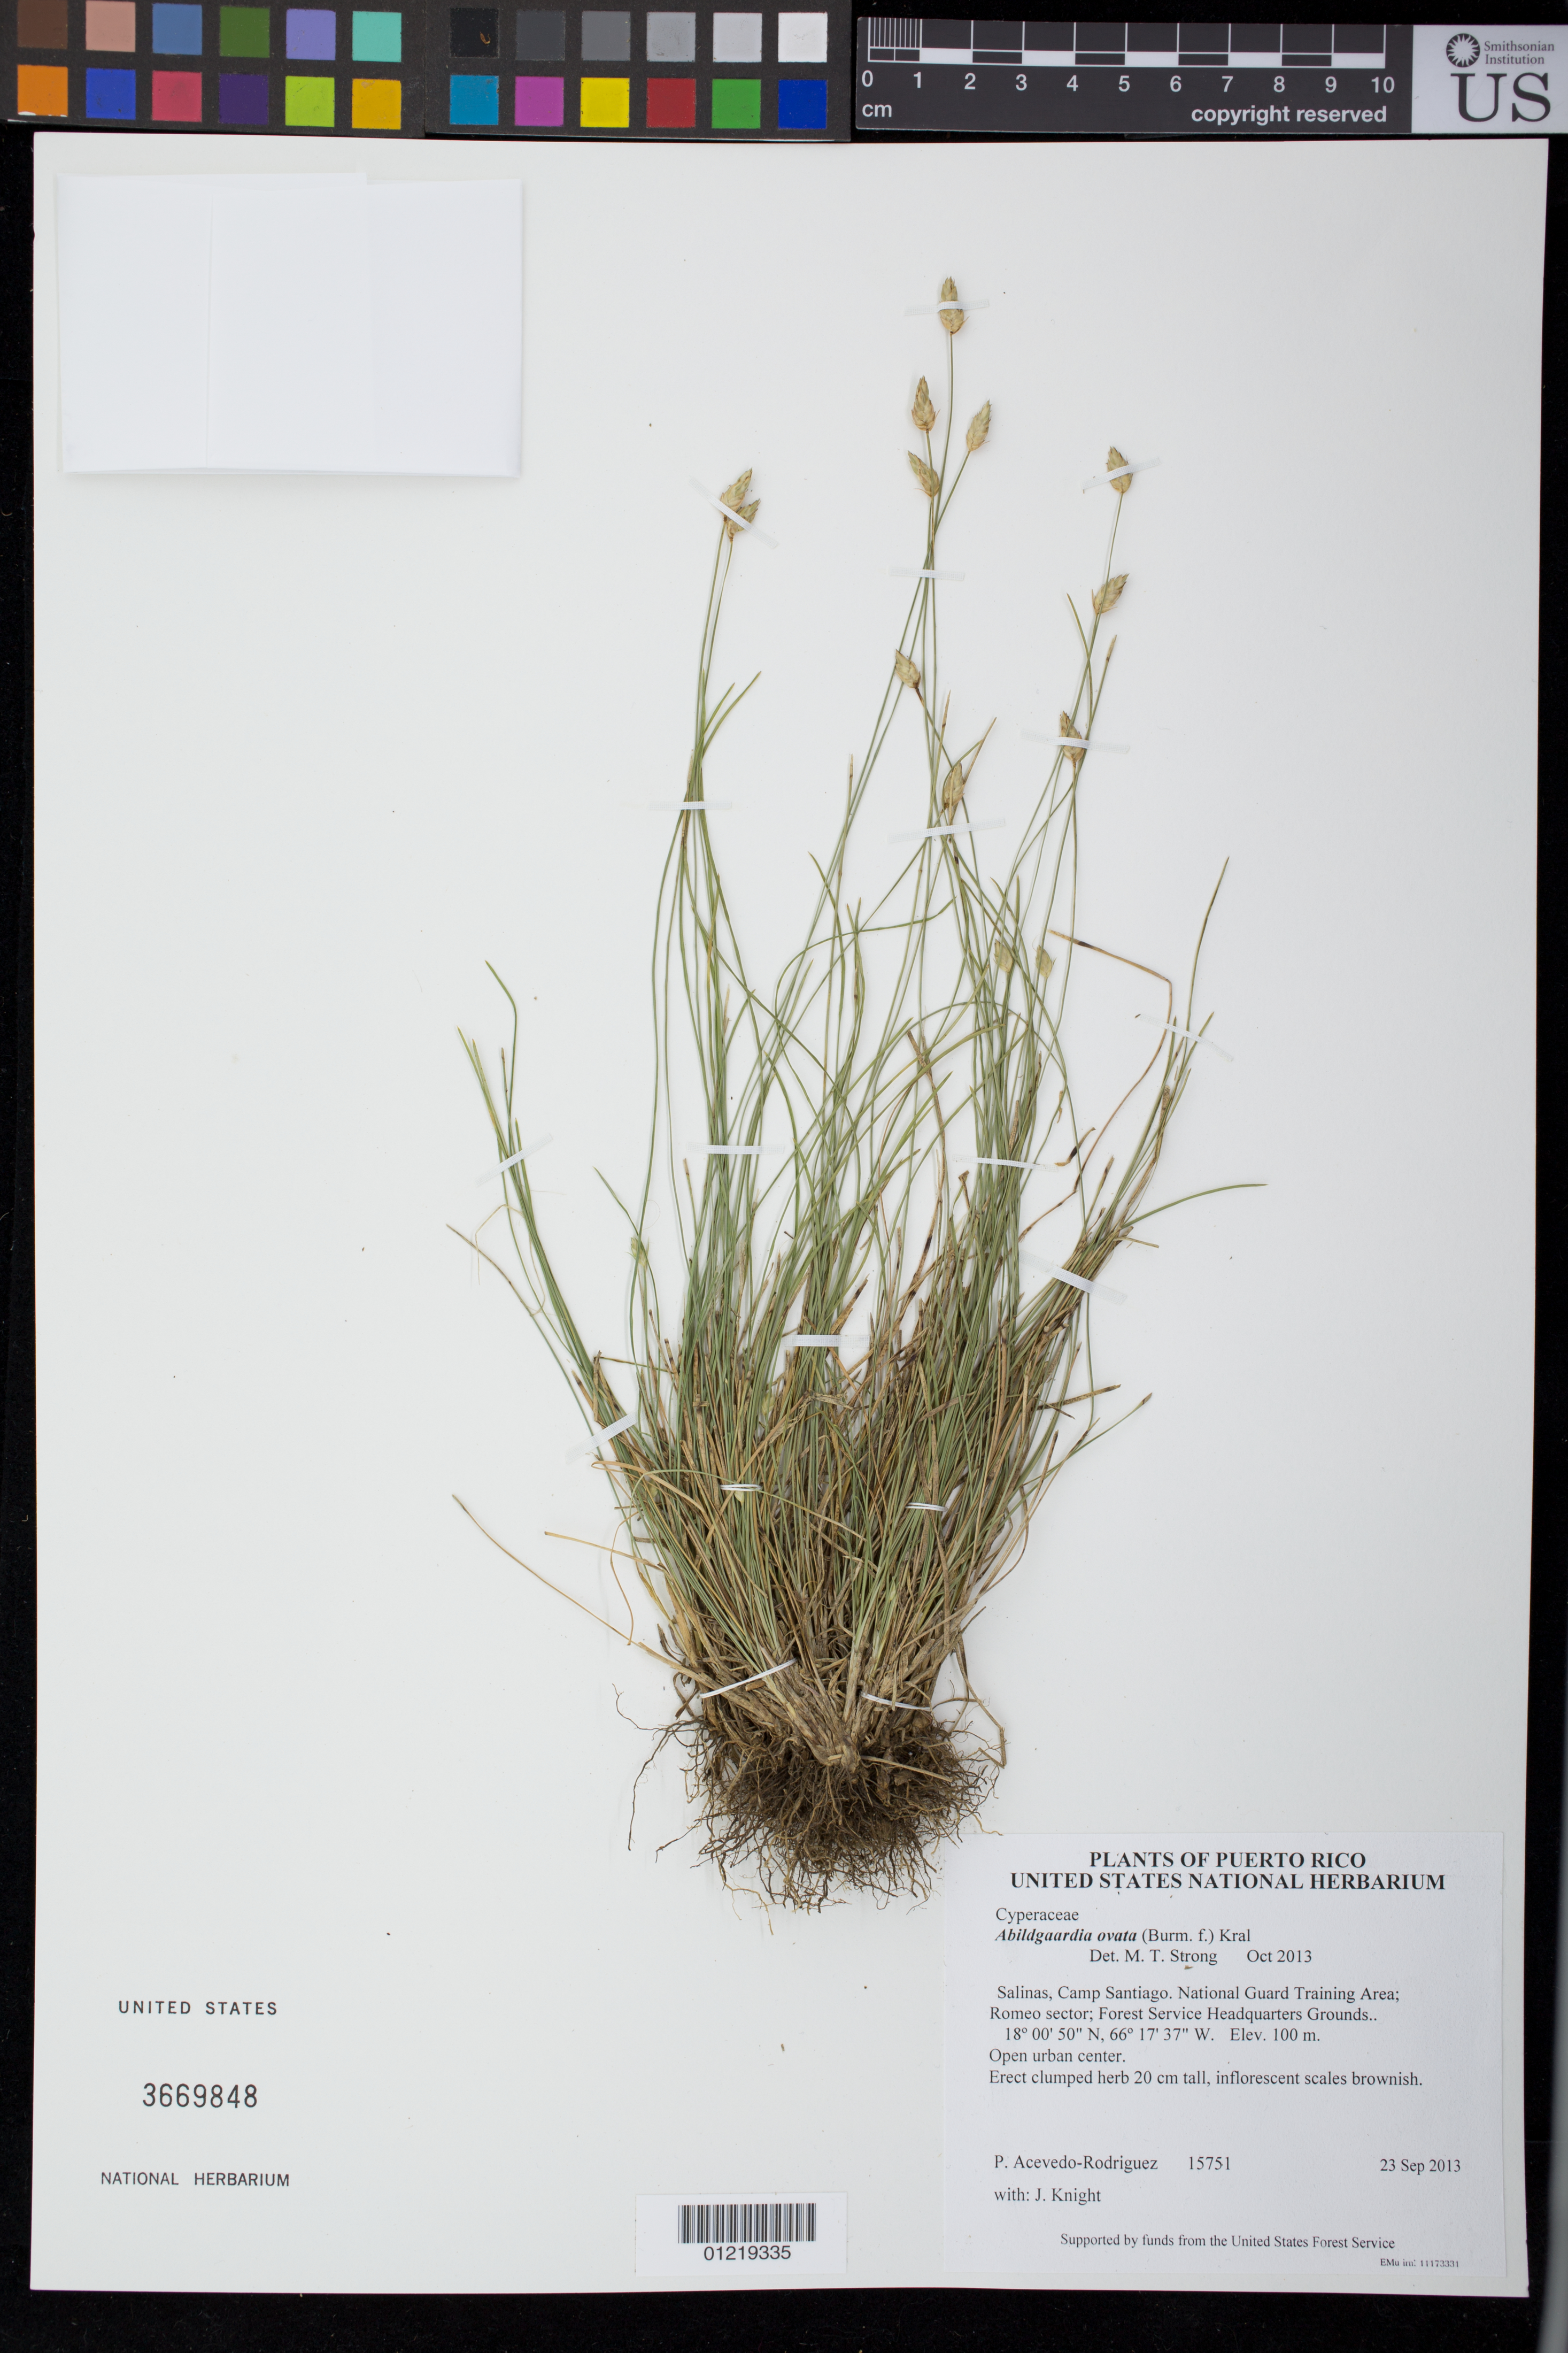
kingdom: Plantae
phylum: Tracheophyta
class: Liliopsida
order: Poales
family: Cyperaceae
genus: Abildgaardia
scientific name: Abildgaardia ovata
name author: (Burm. f.) Kral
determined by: Strong, M. T., (US), Smithsonian Institution - National Museum of Natural History (UNITED STATES)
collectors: P. Acevedo-Rodr. & J. Knight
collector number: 15751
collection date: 2013-09-23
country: Puerto Rico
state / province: Salinas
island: Puerto Rico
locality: Camp Santiago. National Guard Training Area; Romeo sector; Forest Service Headquarters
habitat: Open urban center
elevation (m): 100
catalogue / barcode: US 3669848